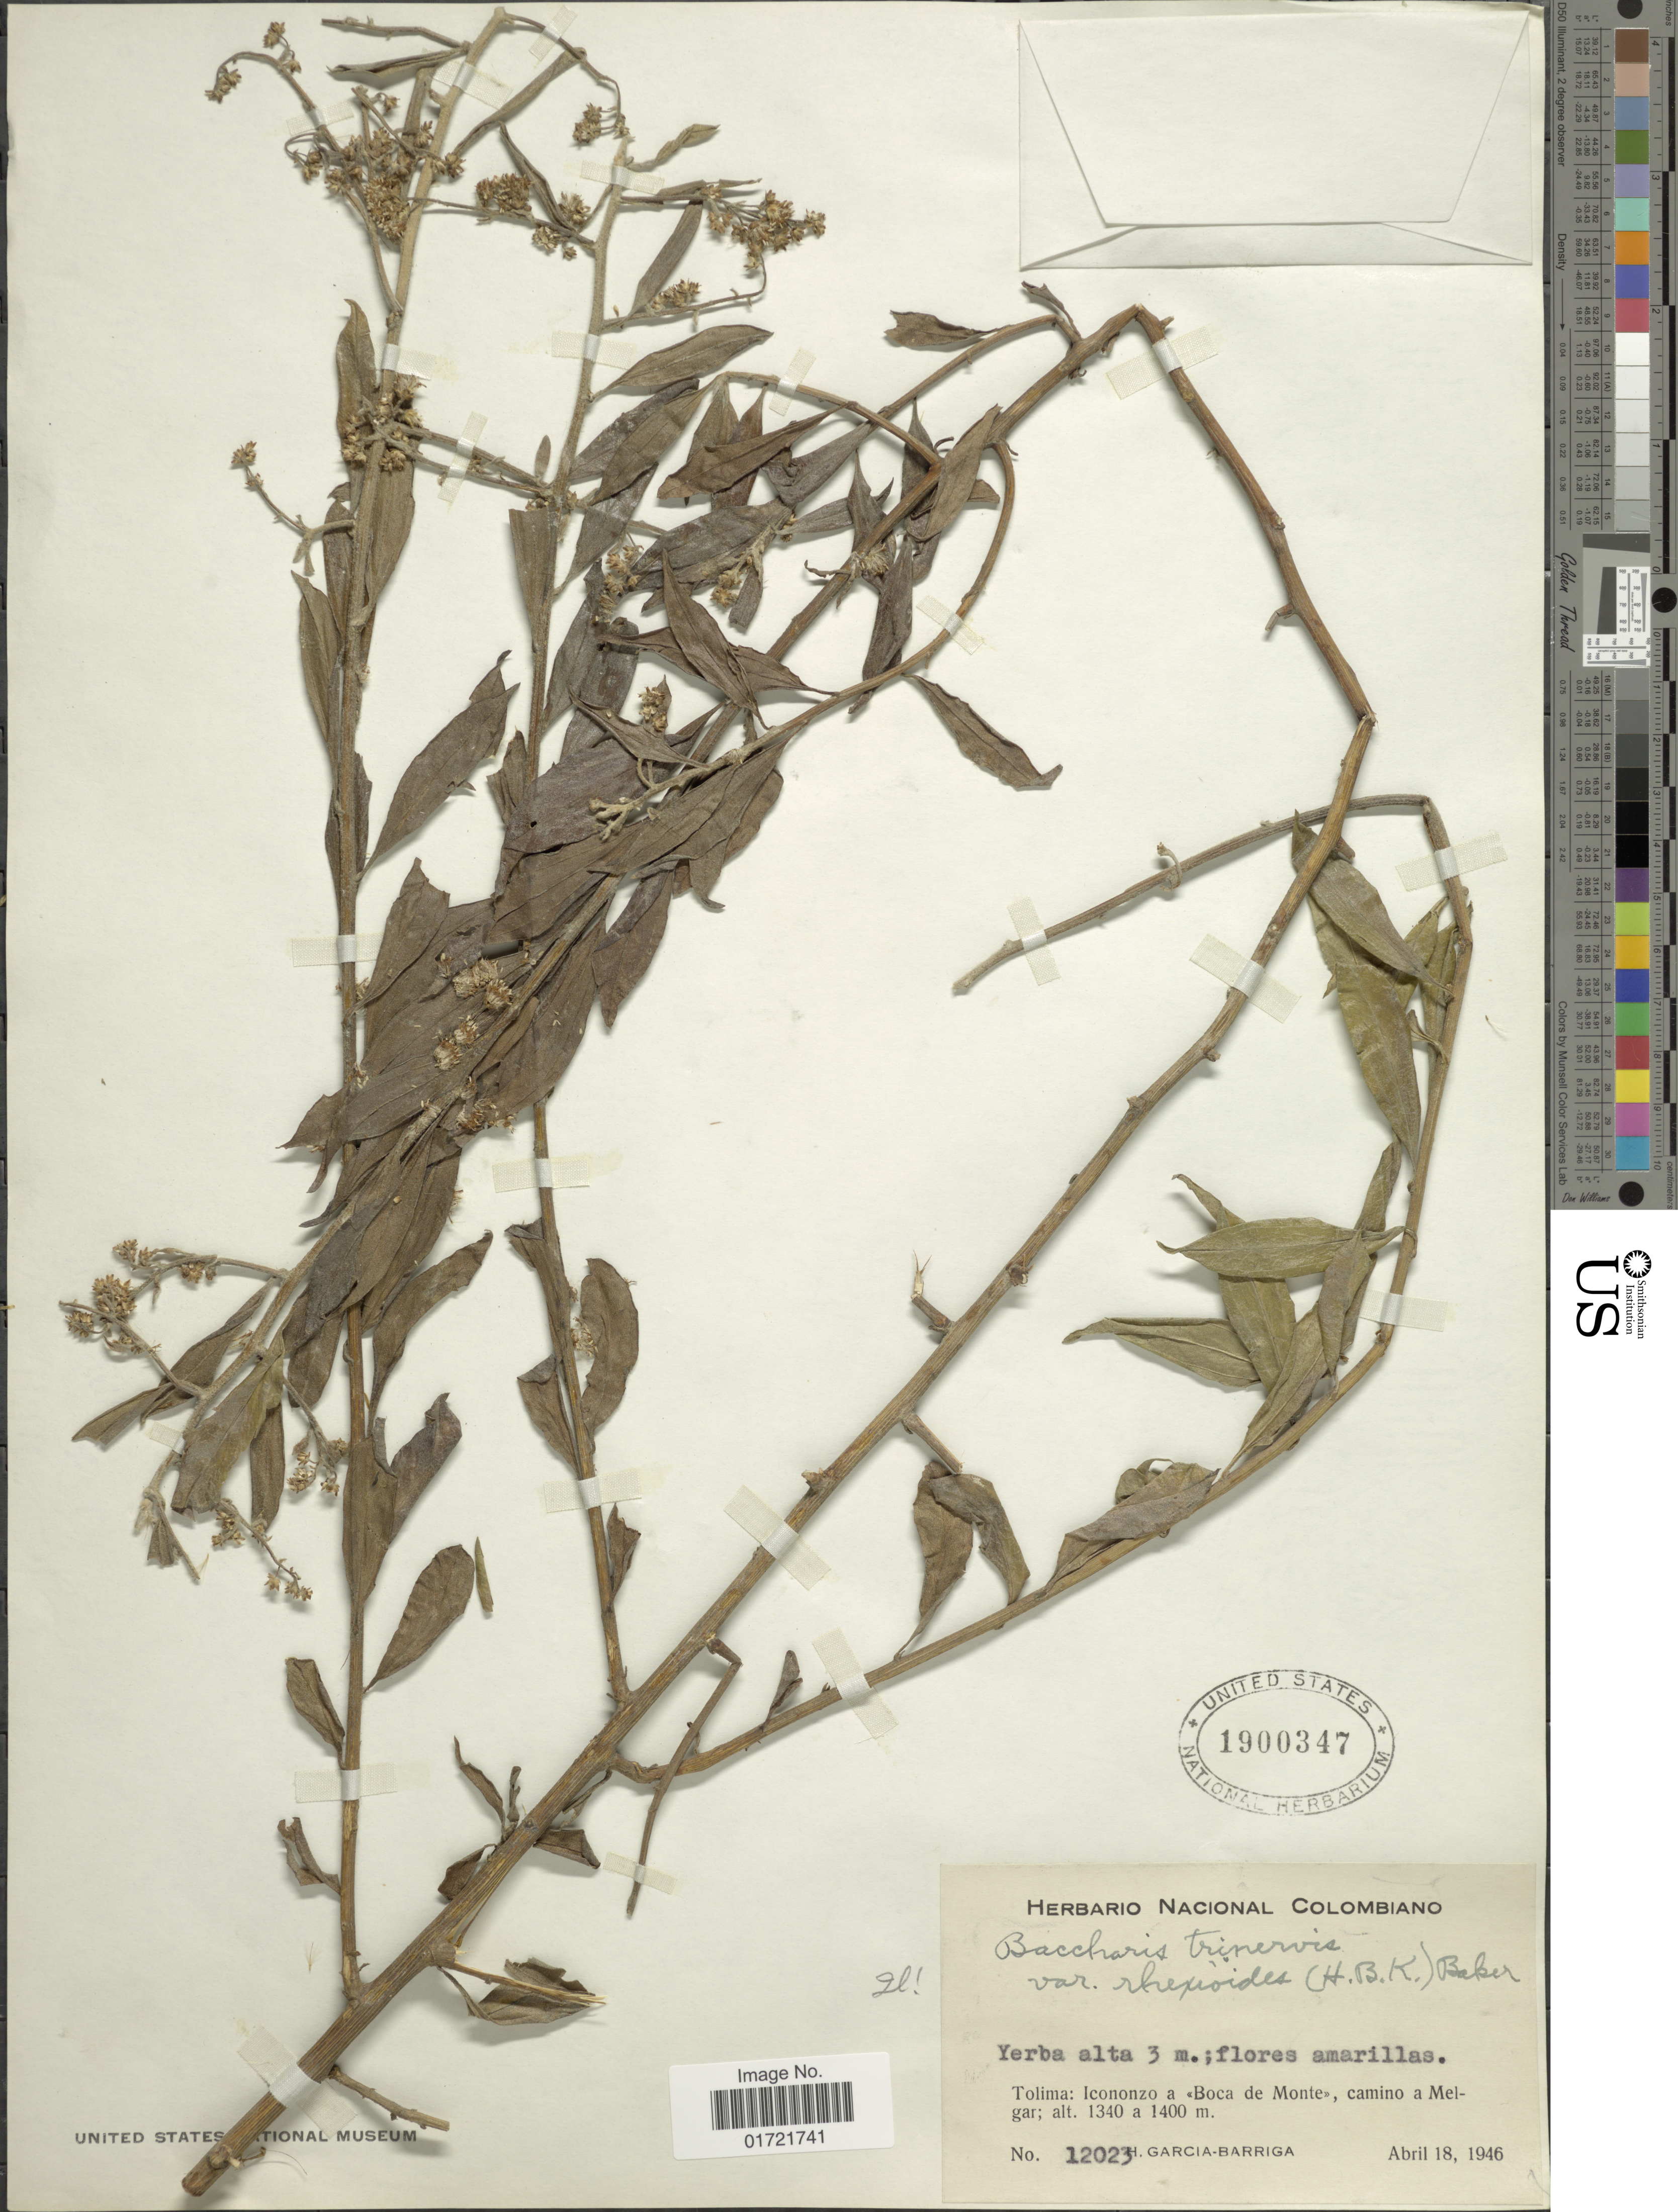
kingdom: Plantae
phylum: Tracheophyta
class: Magnoliopsida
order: Asterales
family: Asteraceae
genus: Baccharis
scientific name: Baccharis trinervis var. rhexioides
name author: (Kunth) Baker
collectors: H. García Barriga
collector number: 12023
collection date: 1946-04-18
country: Colombia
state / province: Tolima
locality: Tolima: Ocononzo a Boca de Monte, camino de Melgar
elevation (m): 1340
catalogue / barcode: US 1900347